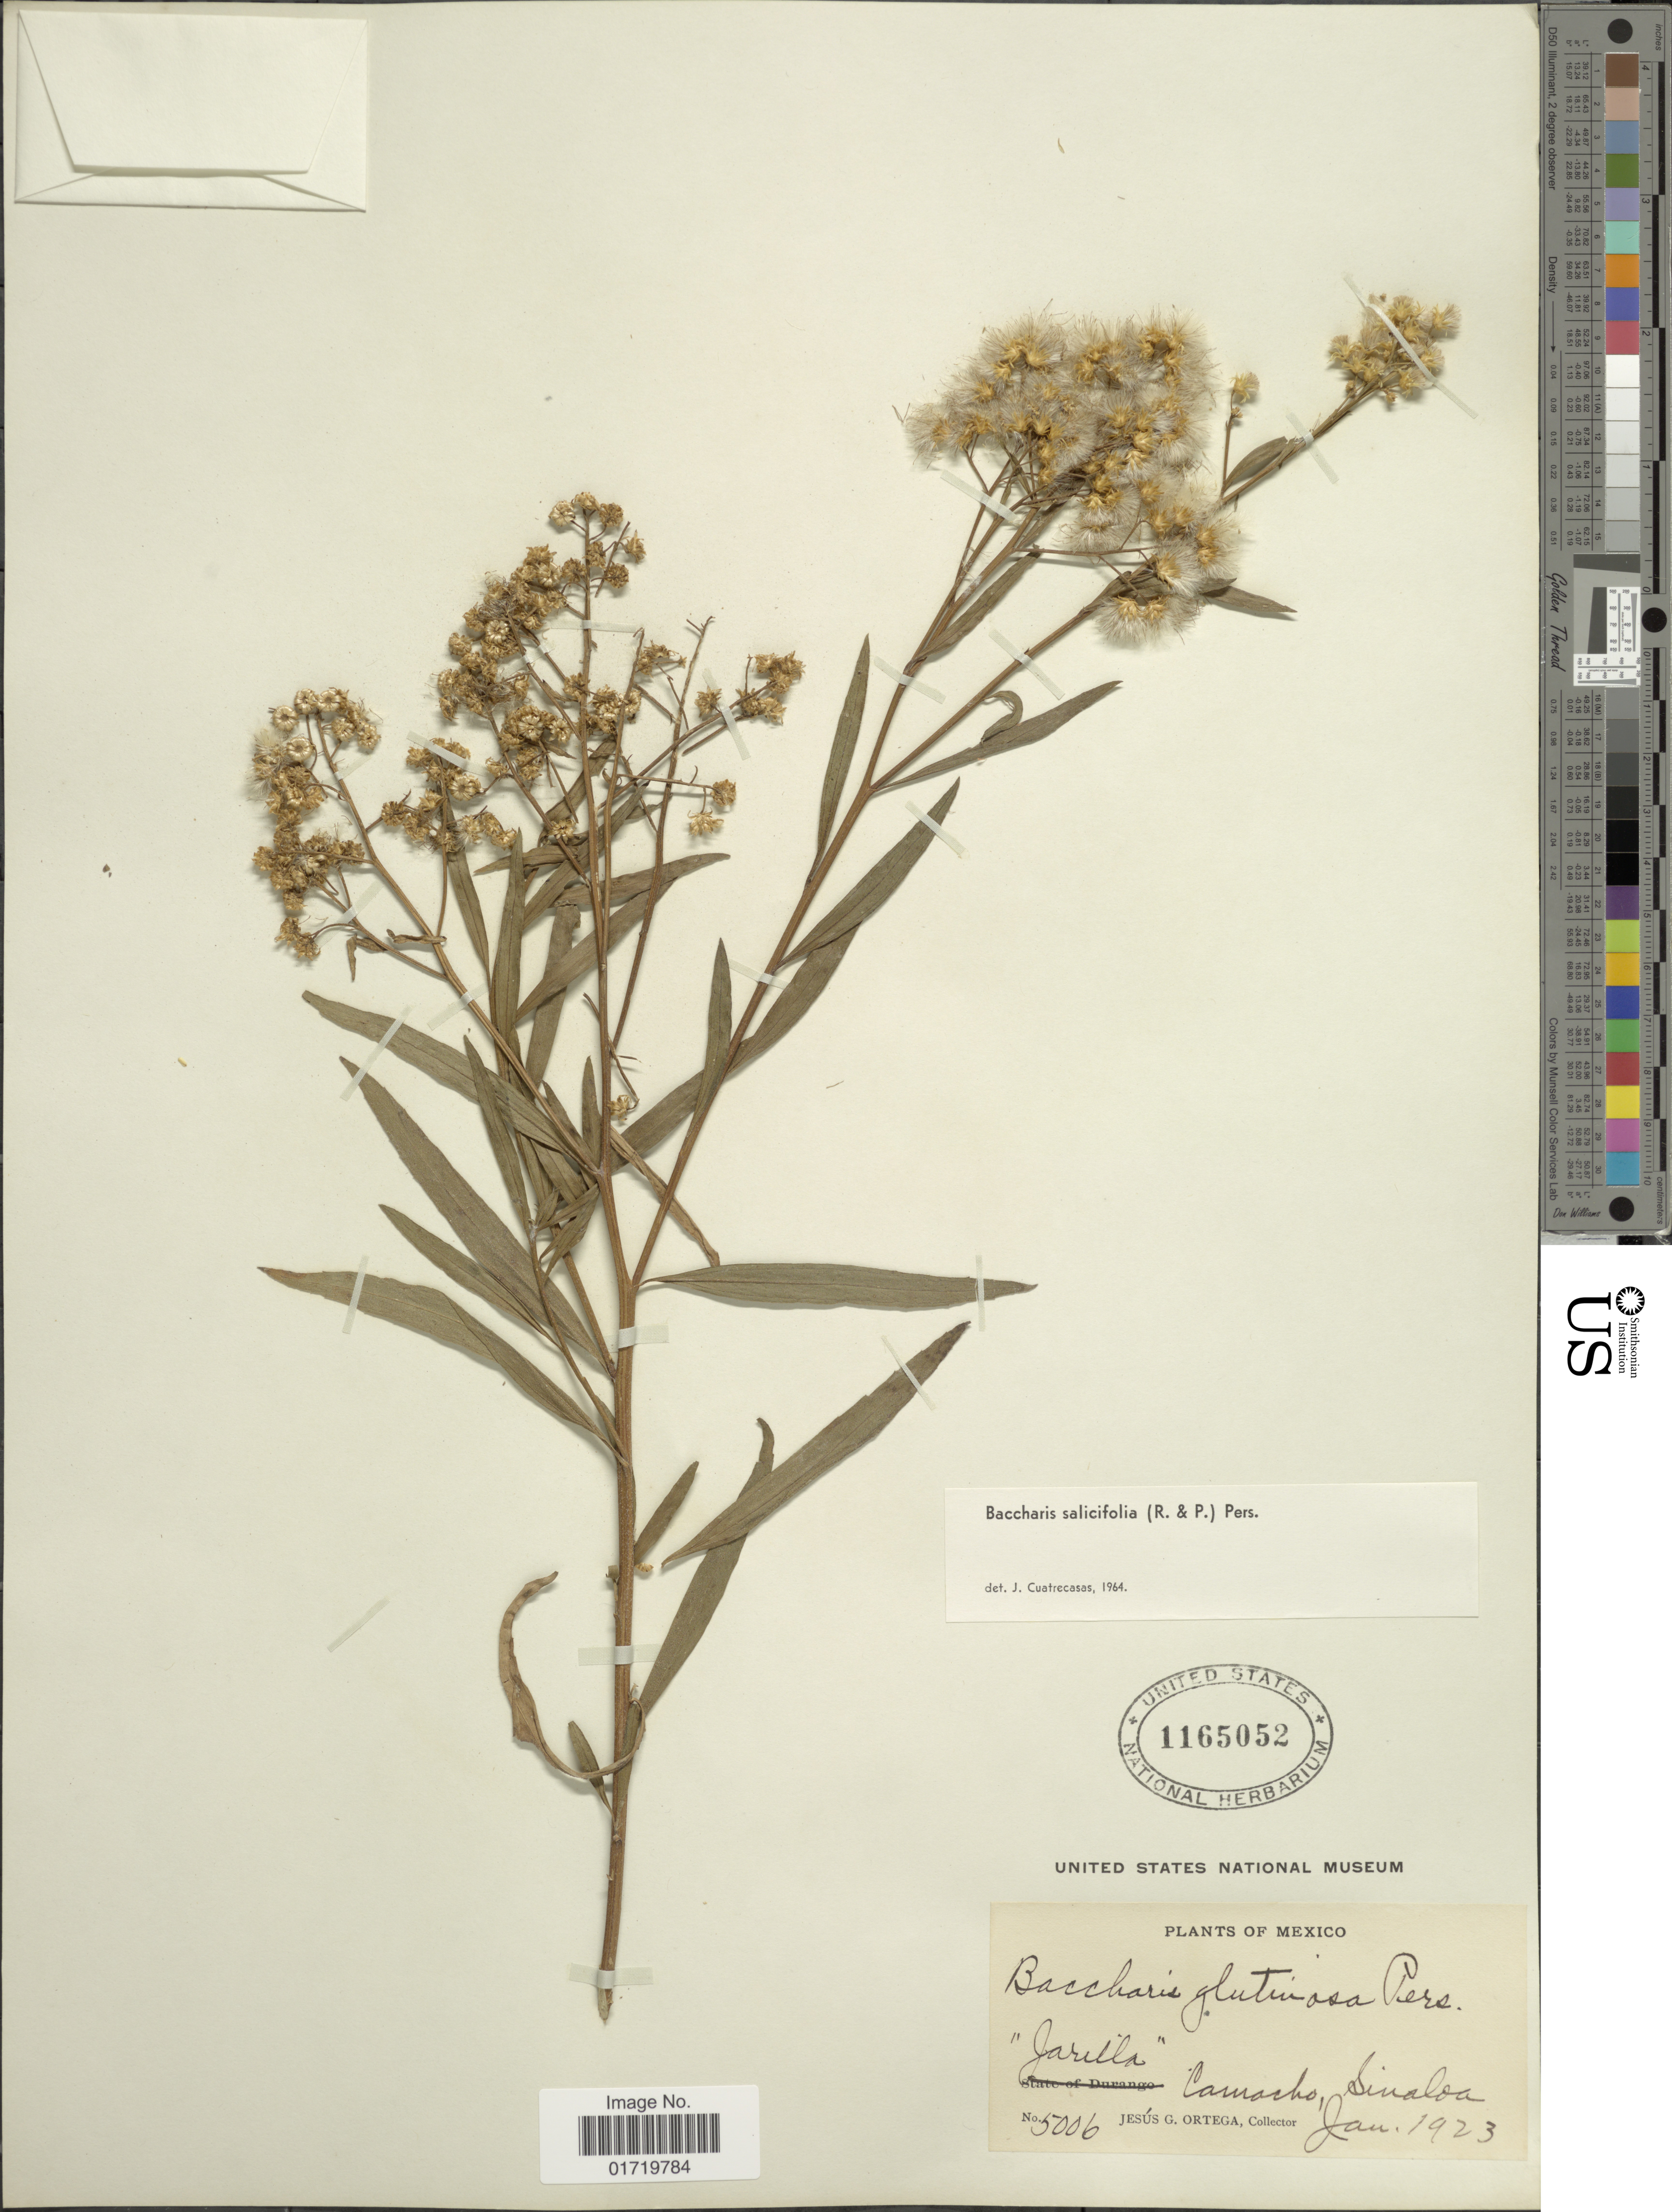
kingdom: Plantae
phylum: Tracheophyta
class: Magnoliopsida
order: Asterales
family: Asteraceae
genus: Baccharis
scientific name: Baccharis salicifolia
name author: (Ruiz & Pav.) Pers.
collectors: J. Ortega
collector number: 5006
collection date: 1923-01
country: Mexico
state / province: Sinaloa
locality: Jarilla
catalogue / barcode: US 1165052